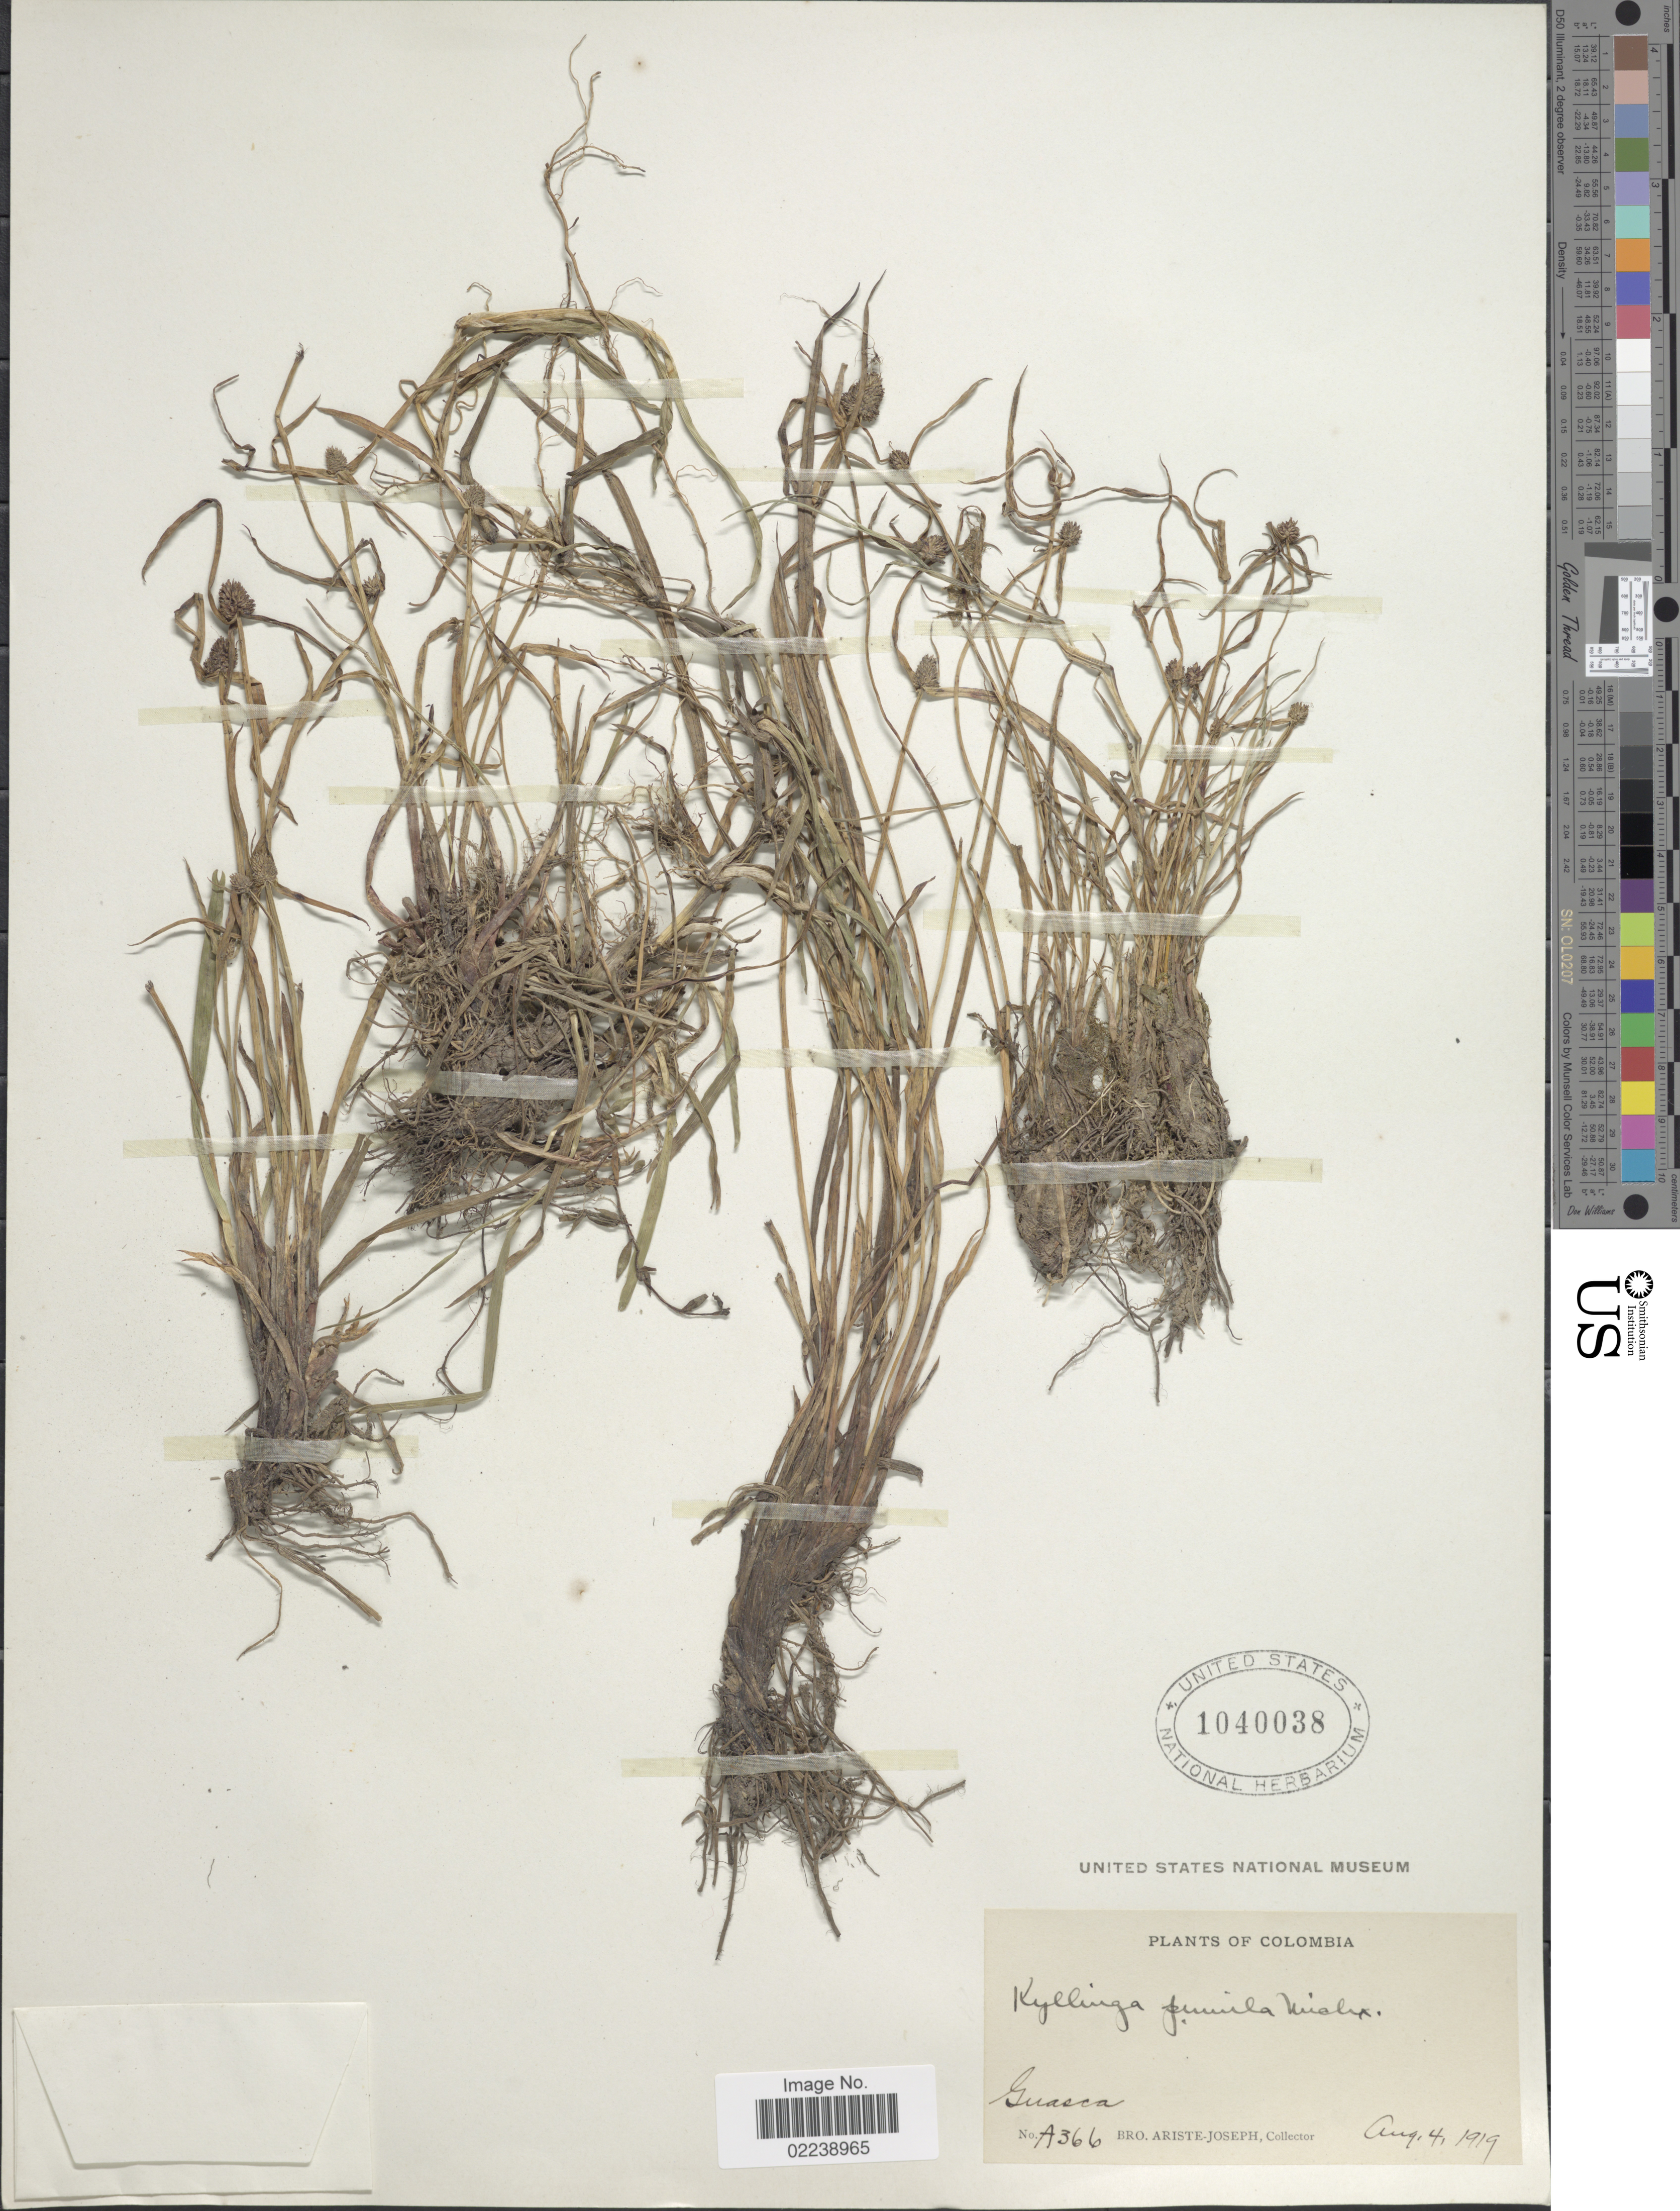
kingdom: Plantae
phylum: Tracheophyta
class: Liliopsida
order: Poales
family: Cyperaceae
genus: Cyperus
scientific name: Cyperus hortensis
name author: (Salzm. ex Steud.) Dorr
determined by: Strong, M. T., (US), Smithsonian Institution - National Museum of Natural History (UNITED STATES)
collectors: Bro. Ariste-Joseph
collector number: A366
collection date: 1919-08-04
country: Colombia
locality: Guasca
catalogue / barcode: US 1040038